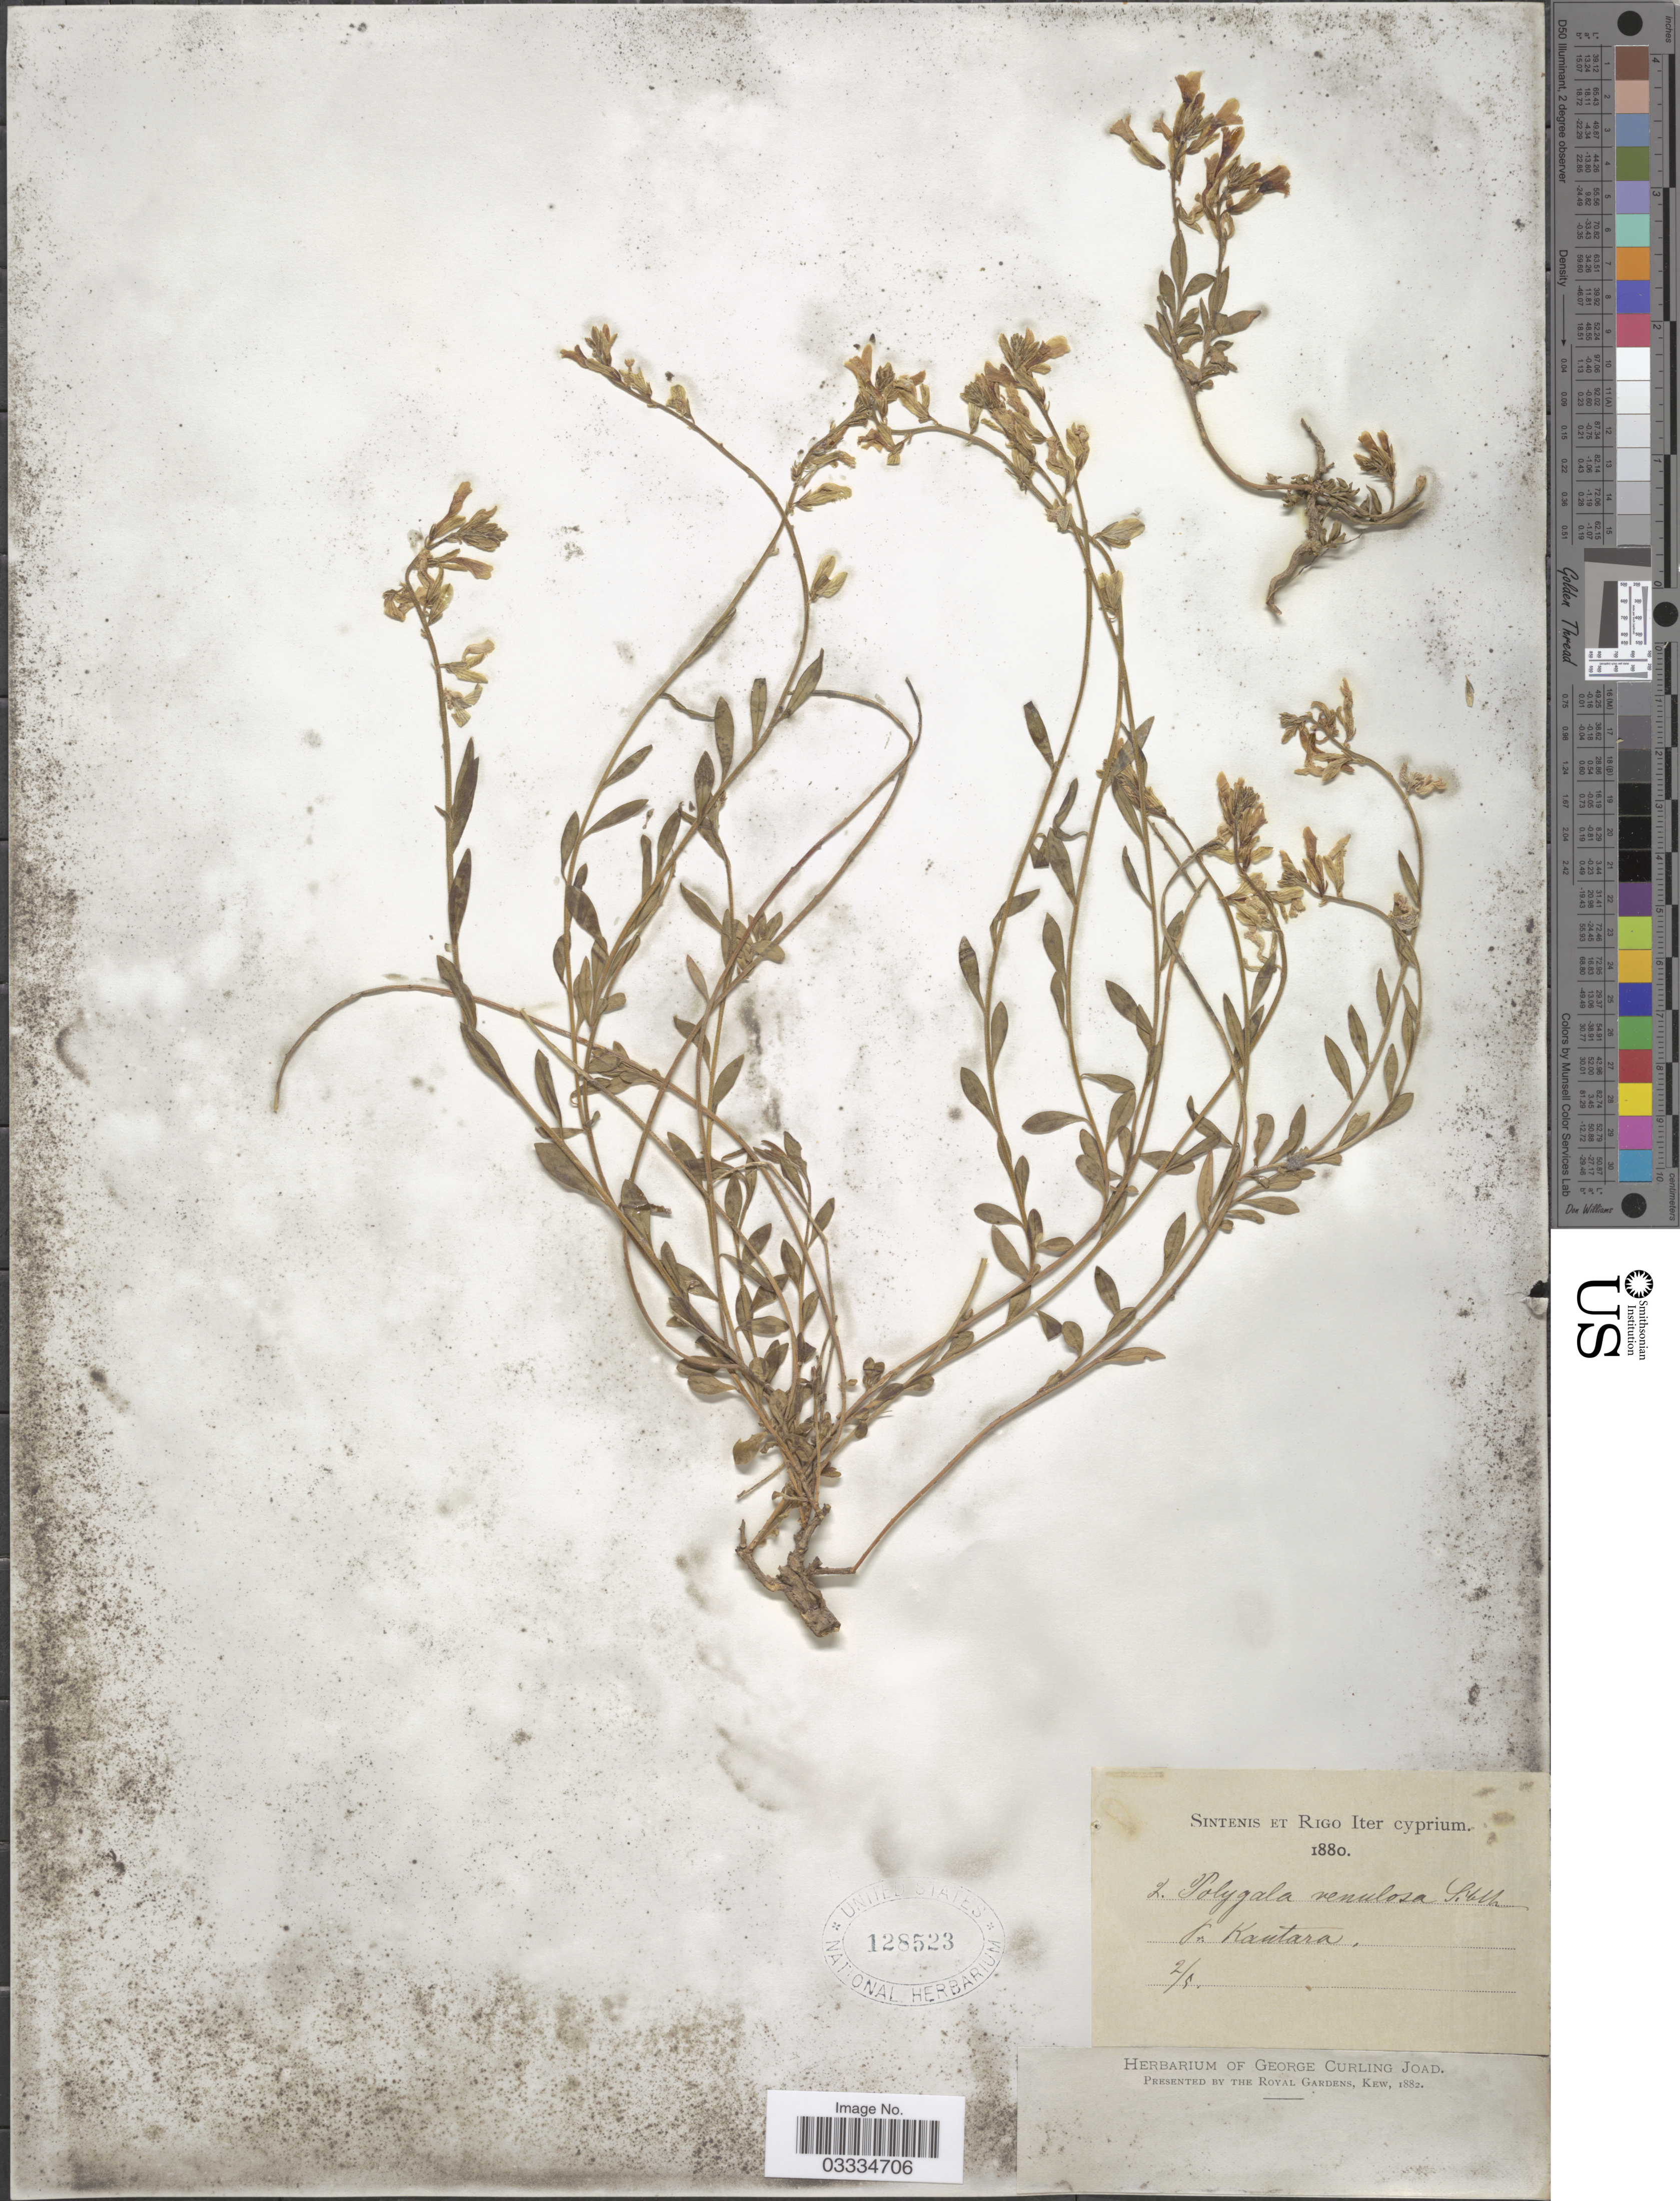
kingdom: Plantae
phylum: Tracheophyta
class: Magnoliopsida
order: Fabales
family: Polygalaceae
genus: Polygala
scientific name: Polygala venulosa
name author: Sm.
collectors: -. Sintenis & -- Rigo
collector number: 2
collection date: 1880-05-02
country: Cyprus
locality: Iter cyprium. In Kantara.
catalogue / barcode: US 128523